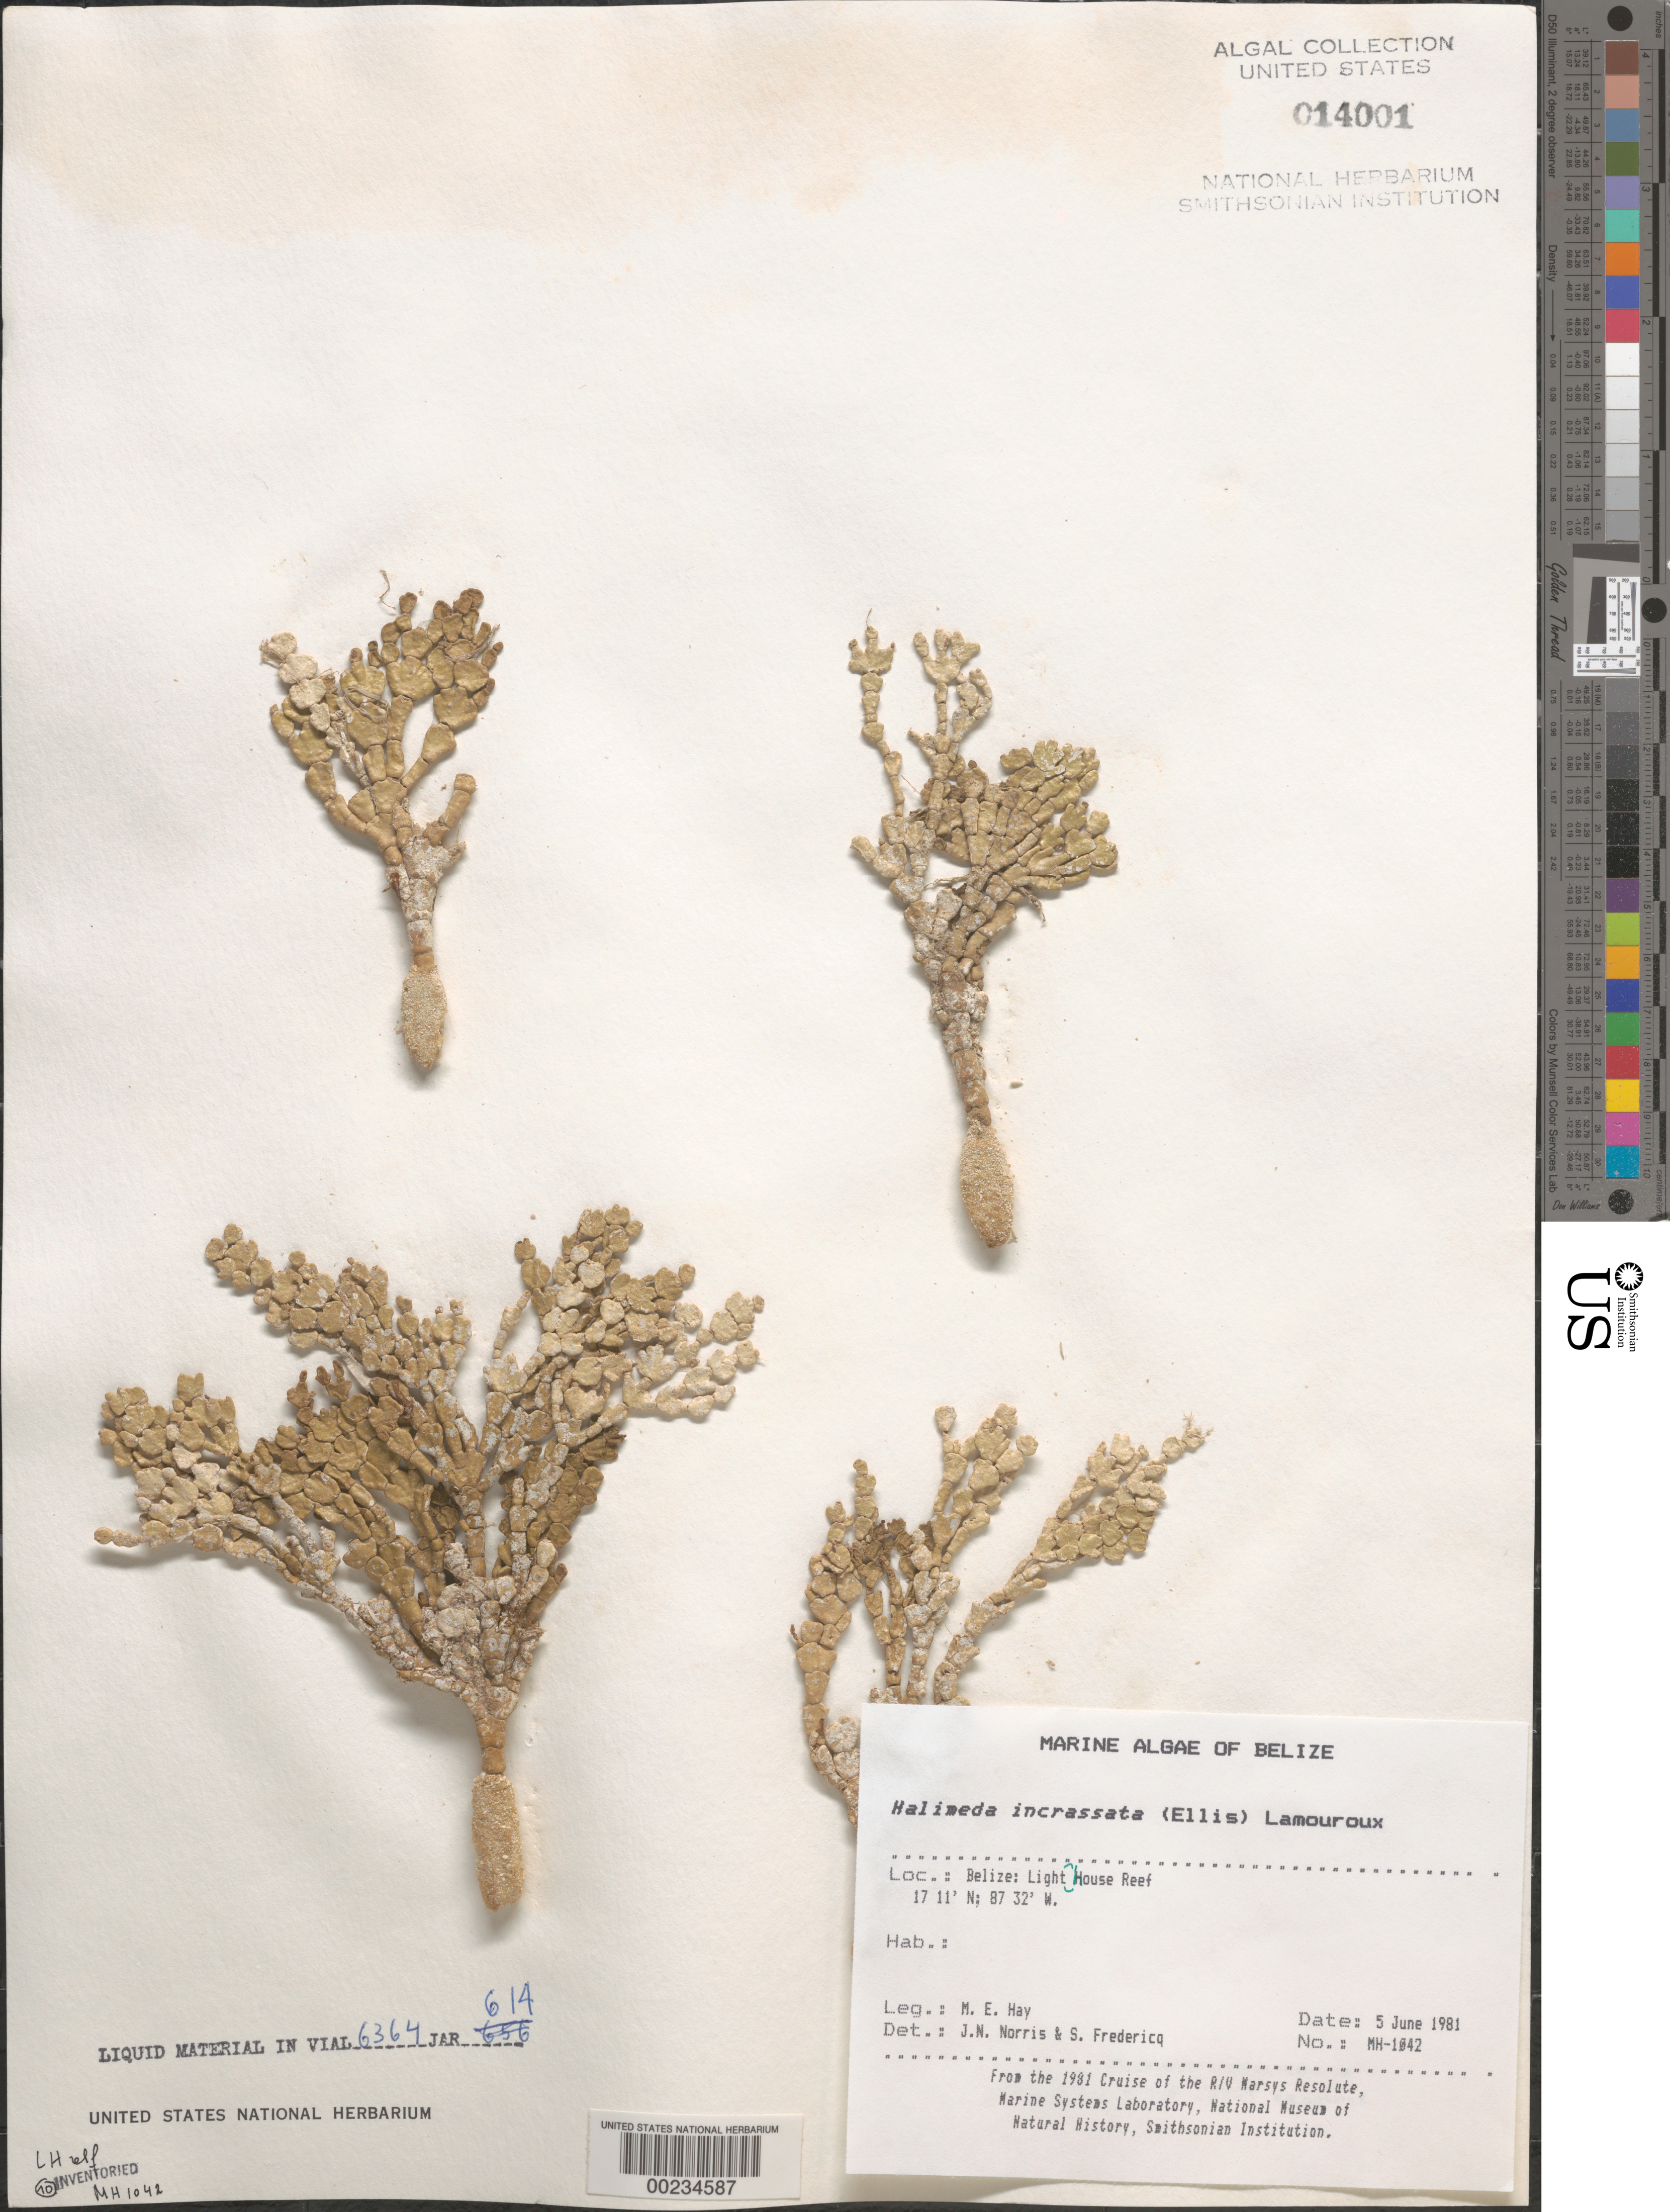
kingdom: Plantae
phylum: Chlorophyta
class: Ulvophyceae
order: Bryopsidales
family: Halimedaceae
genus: Halimeda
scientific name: Halimeda incrassata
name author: (J. Ellis) J.V.Lamouroux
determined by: Norris, J. N.; Fredericq, S.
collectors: M. E. Hay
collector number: MEH-1042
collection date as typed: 05 Jun 1981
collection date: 1981-06-05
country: Belize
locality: Lighthouse reef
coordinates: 17 11'N, 87 32'W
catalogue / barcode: US 14001